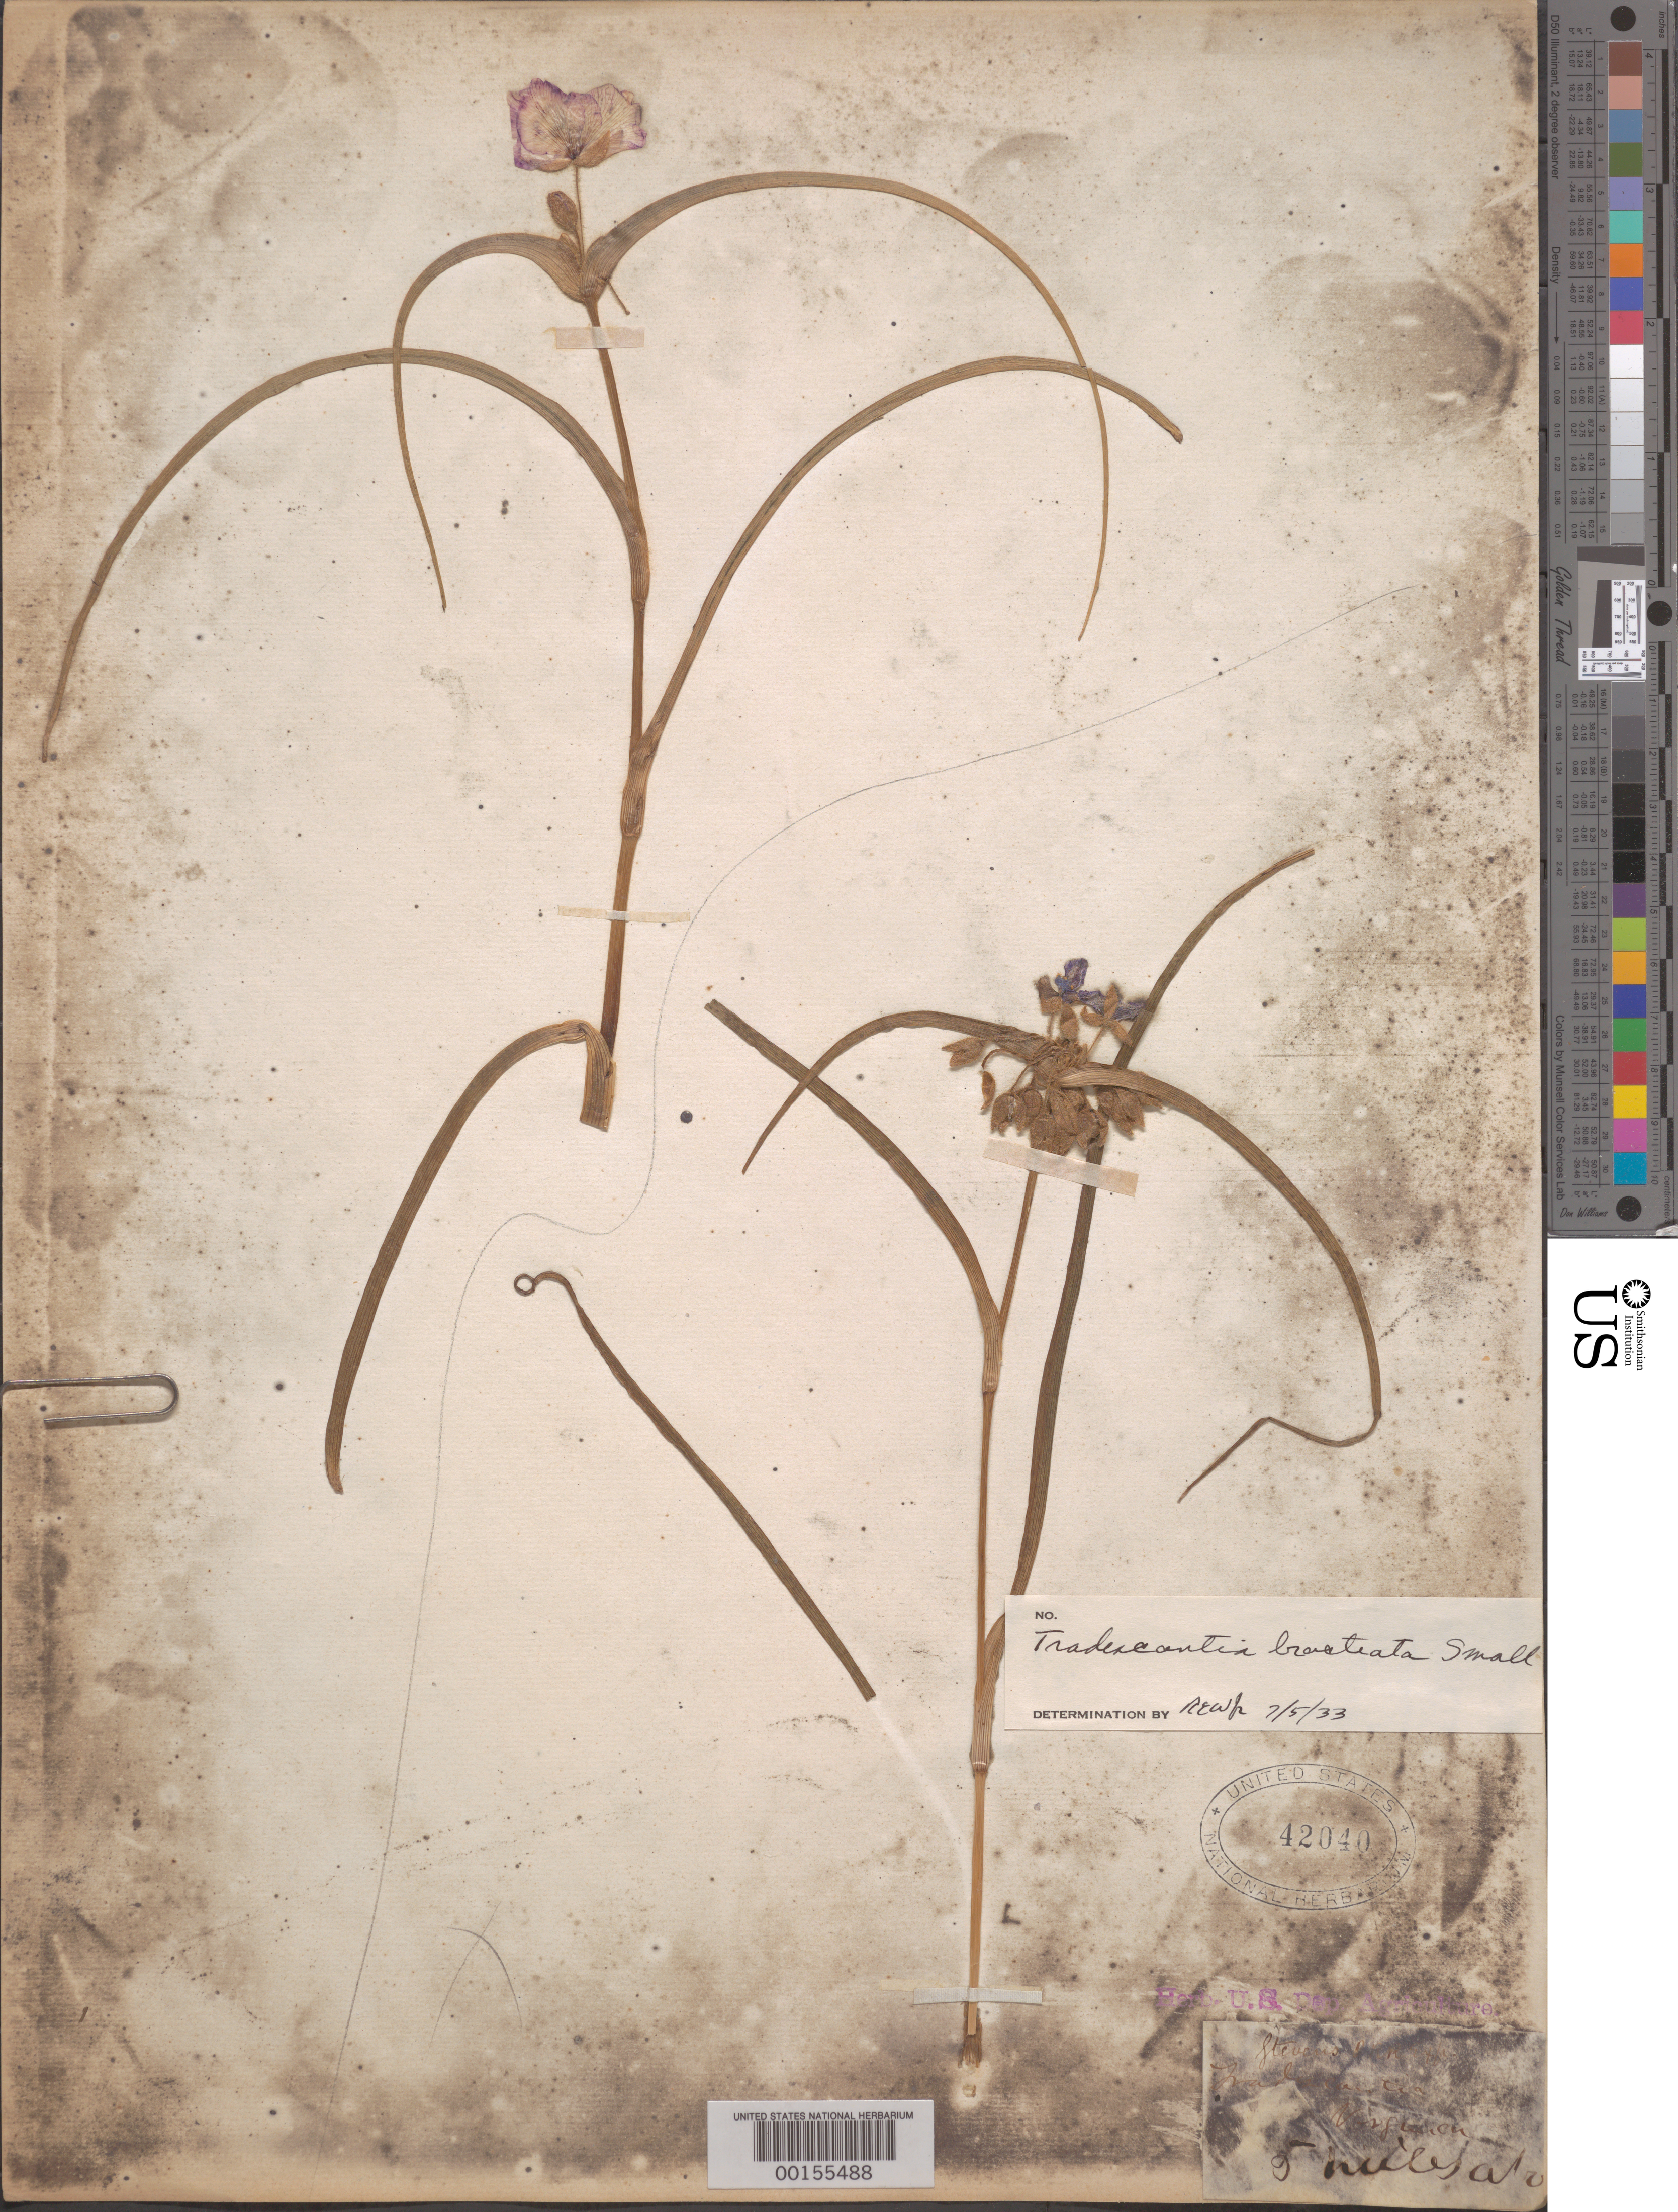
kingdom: Plantae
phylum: Tracheophyta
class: Liliopsida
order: Commelinales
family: Commelinaceae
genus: Tradescantia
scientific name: Tradescantia bracteata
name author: Small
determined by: REW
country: United States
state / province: Virginia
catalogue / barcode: US 42040